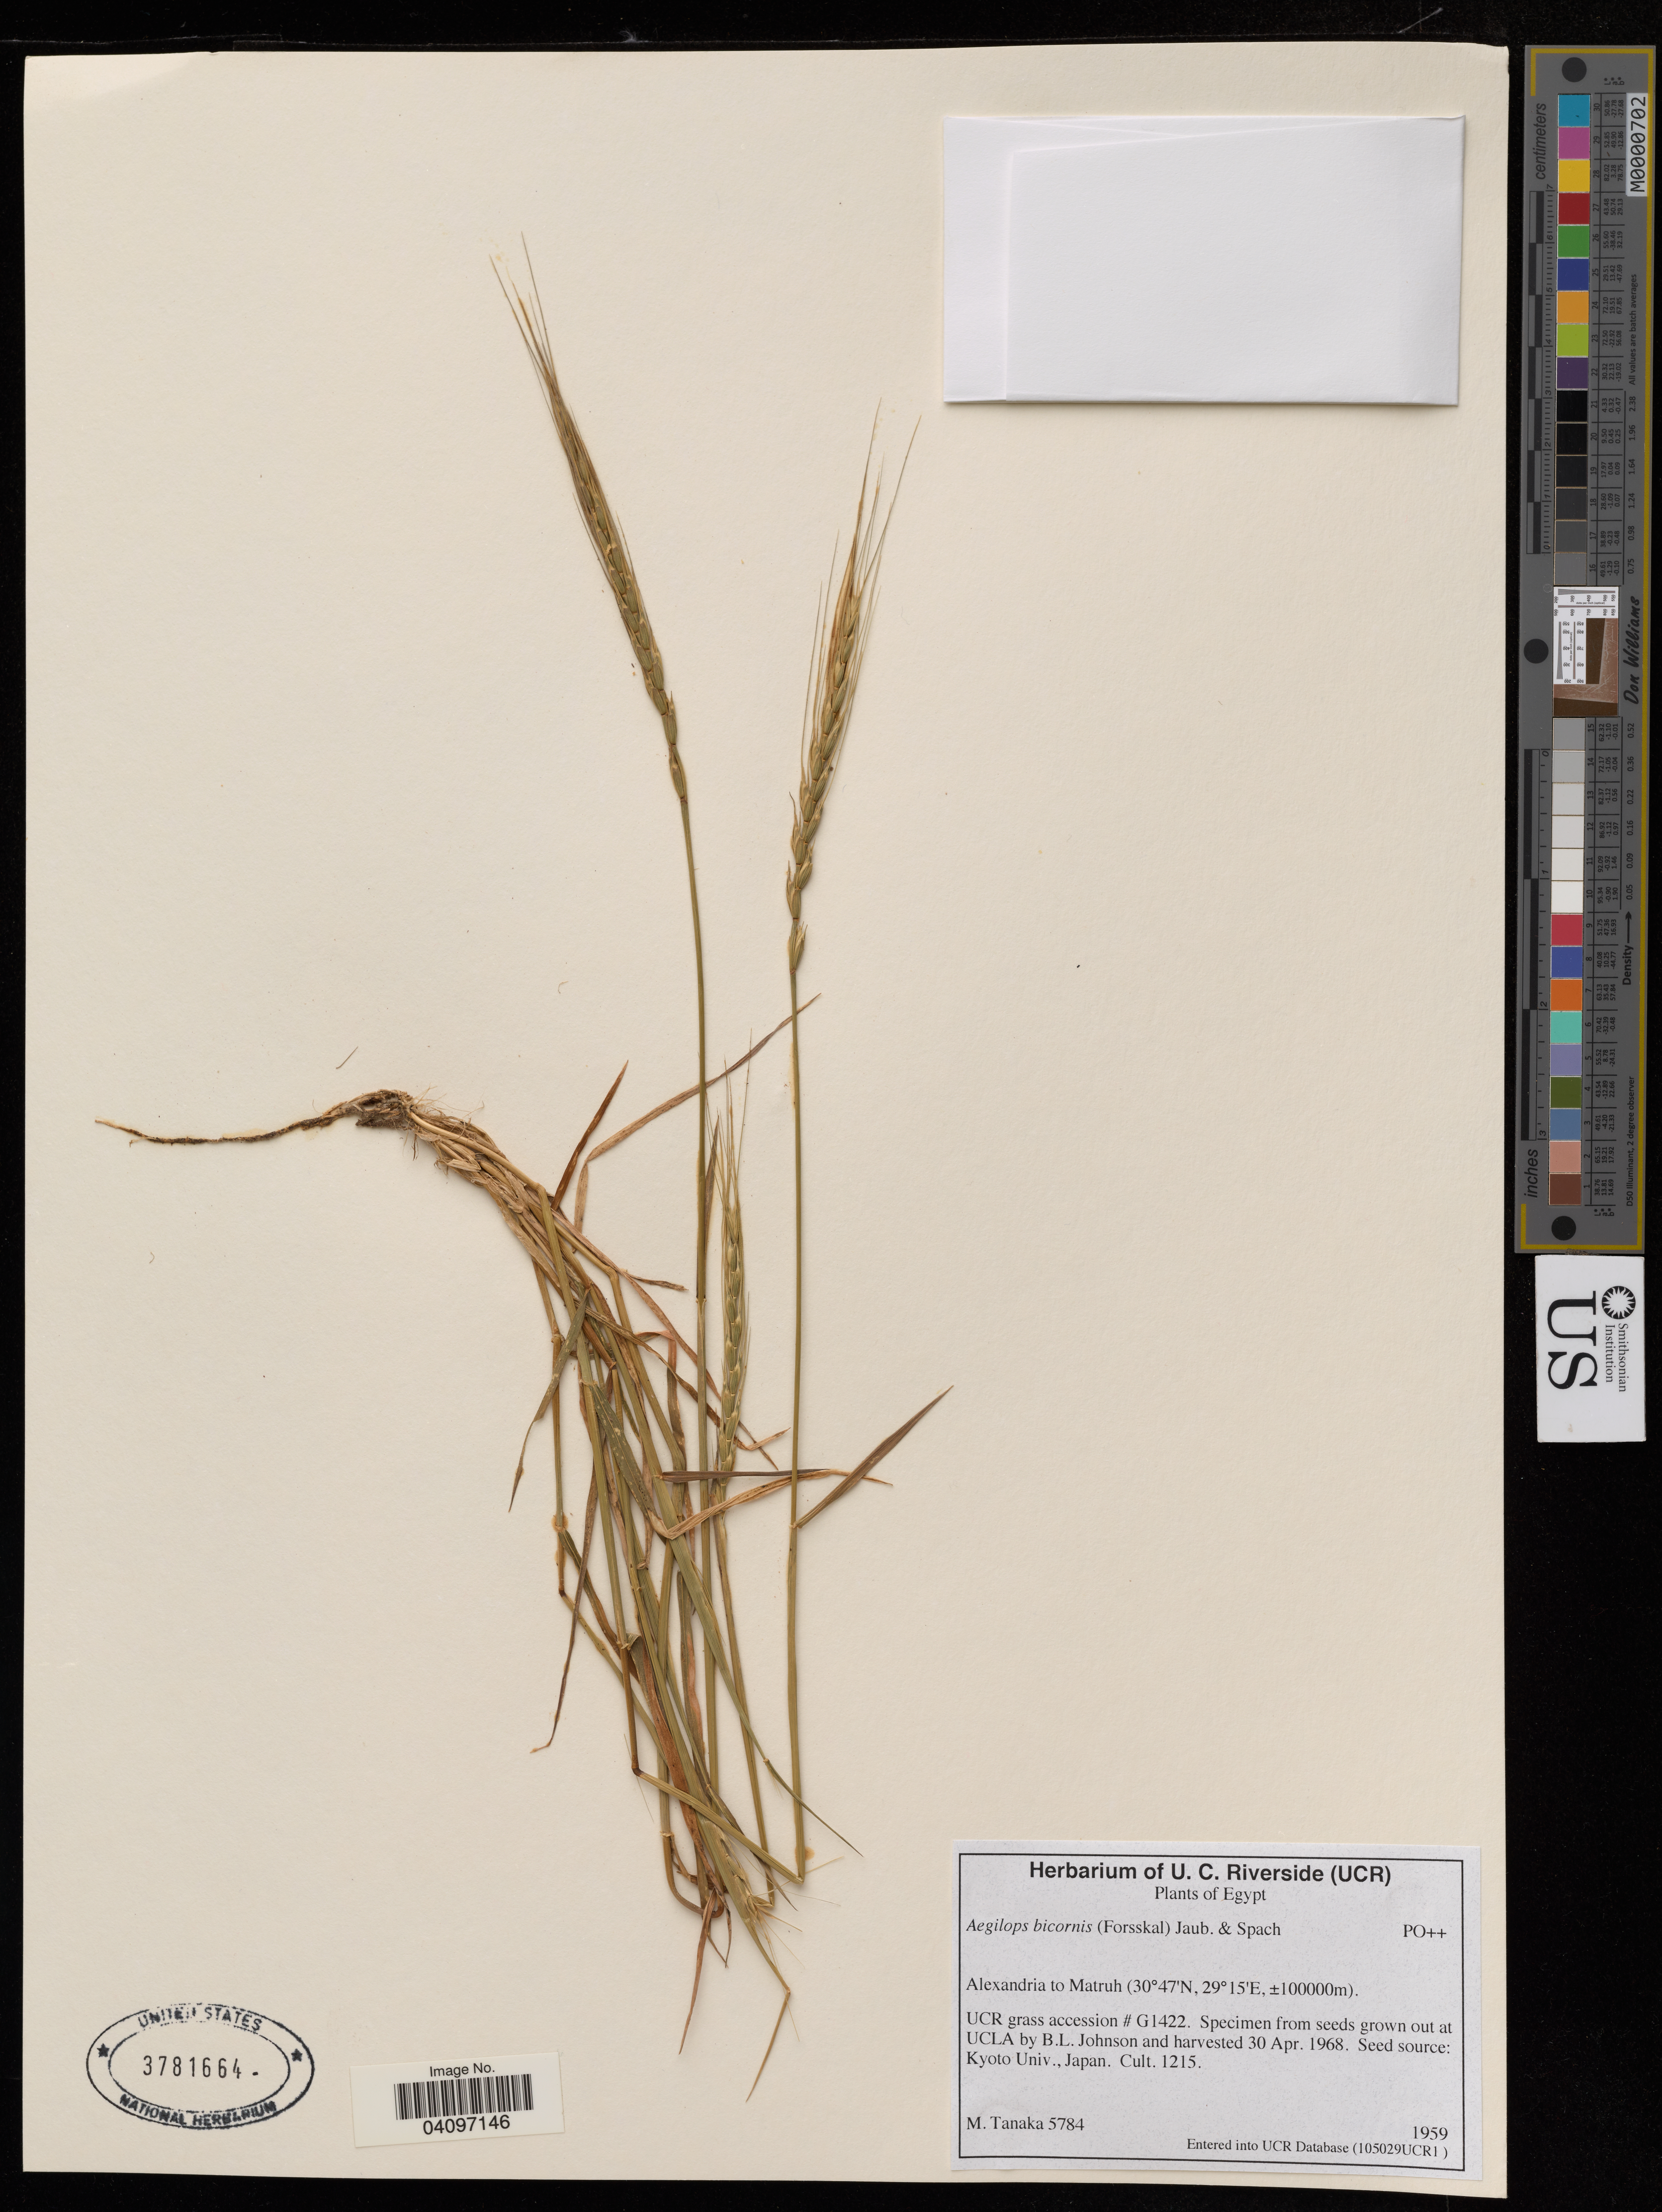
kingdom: Plantae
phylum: Tracheophyta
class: Liliopsida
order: Poales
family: Poaceae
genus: Aegilops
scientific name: Aegilops bicornis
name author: (Forssk.) Jaub. & Spach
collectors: M. Tanaka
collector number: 5784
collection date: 1959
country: Egypt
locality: Alexandria to Matruh. +/- 100000 m.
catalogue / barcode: US 3781664